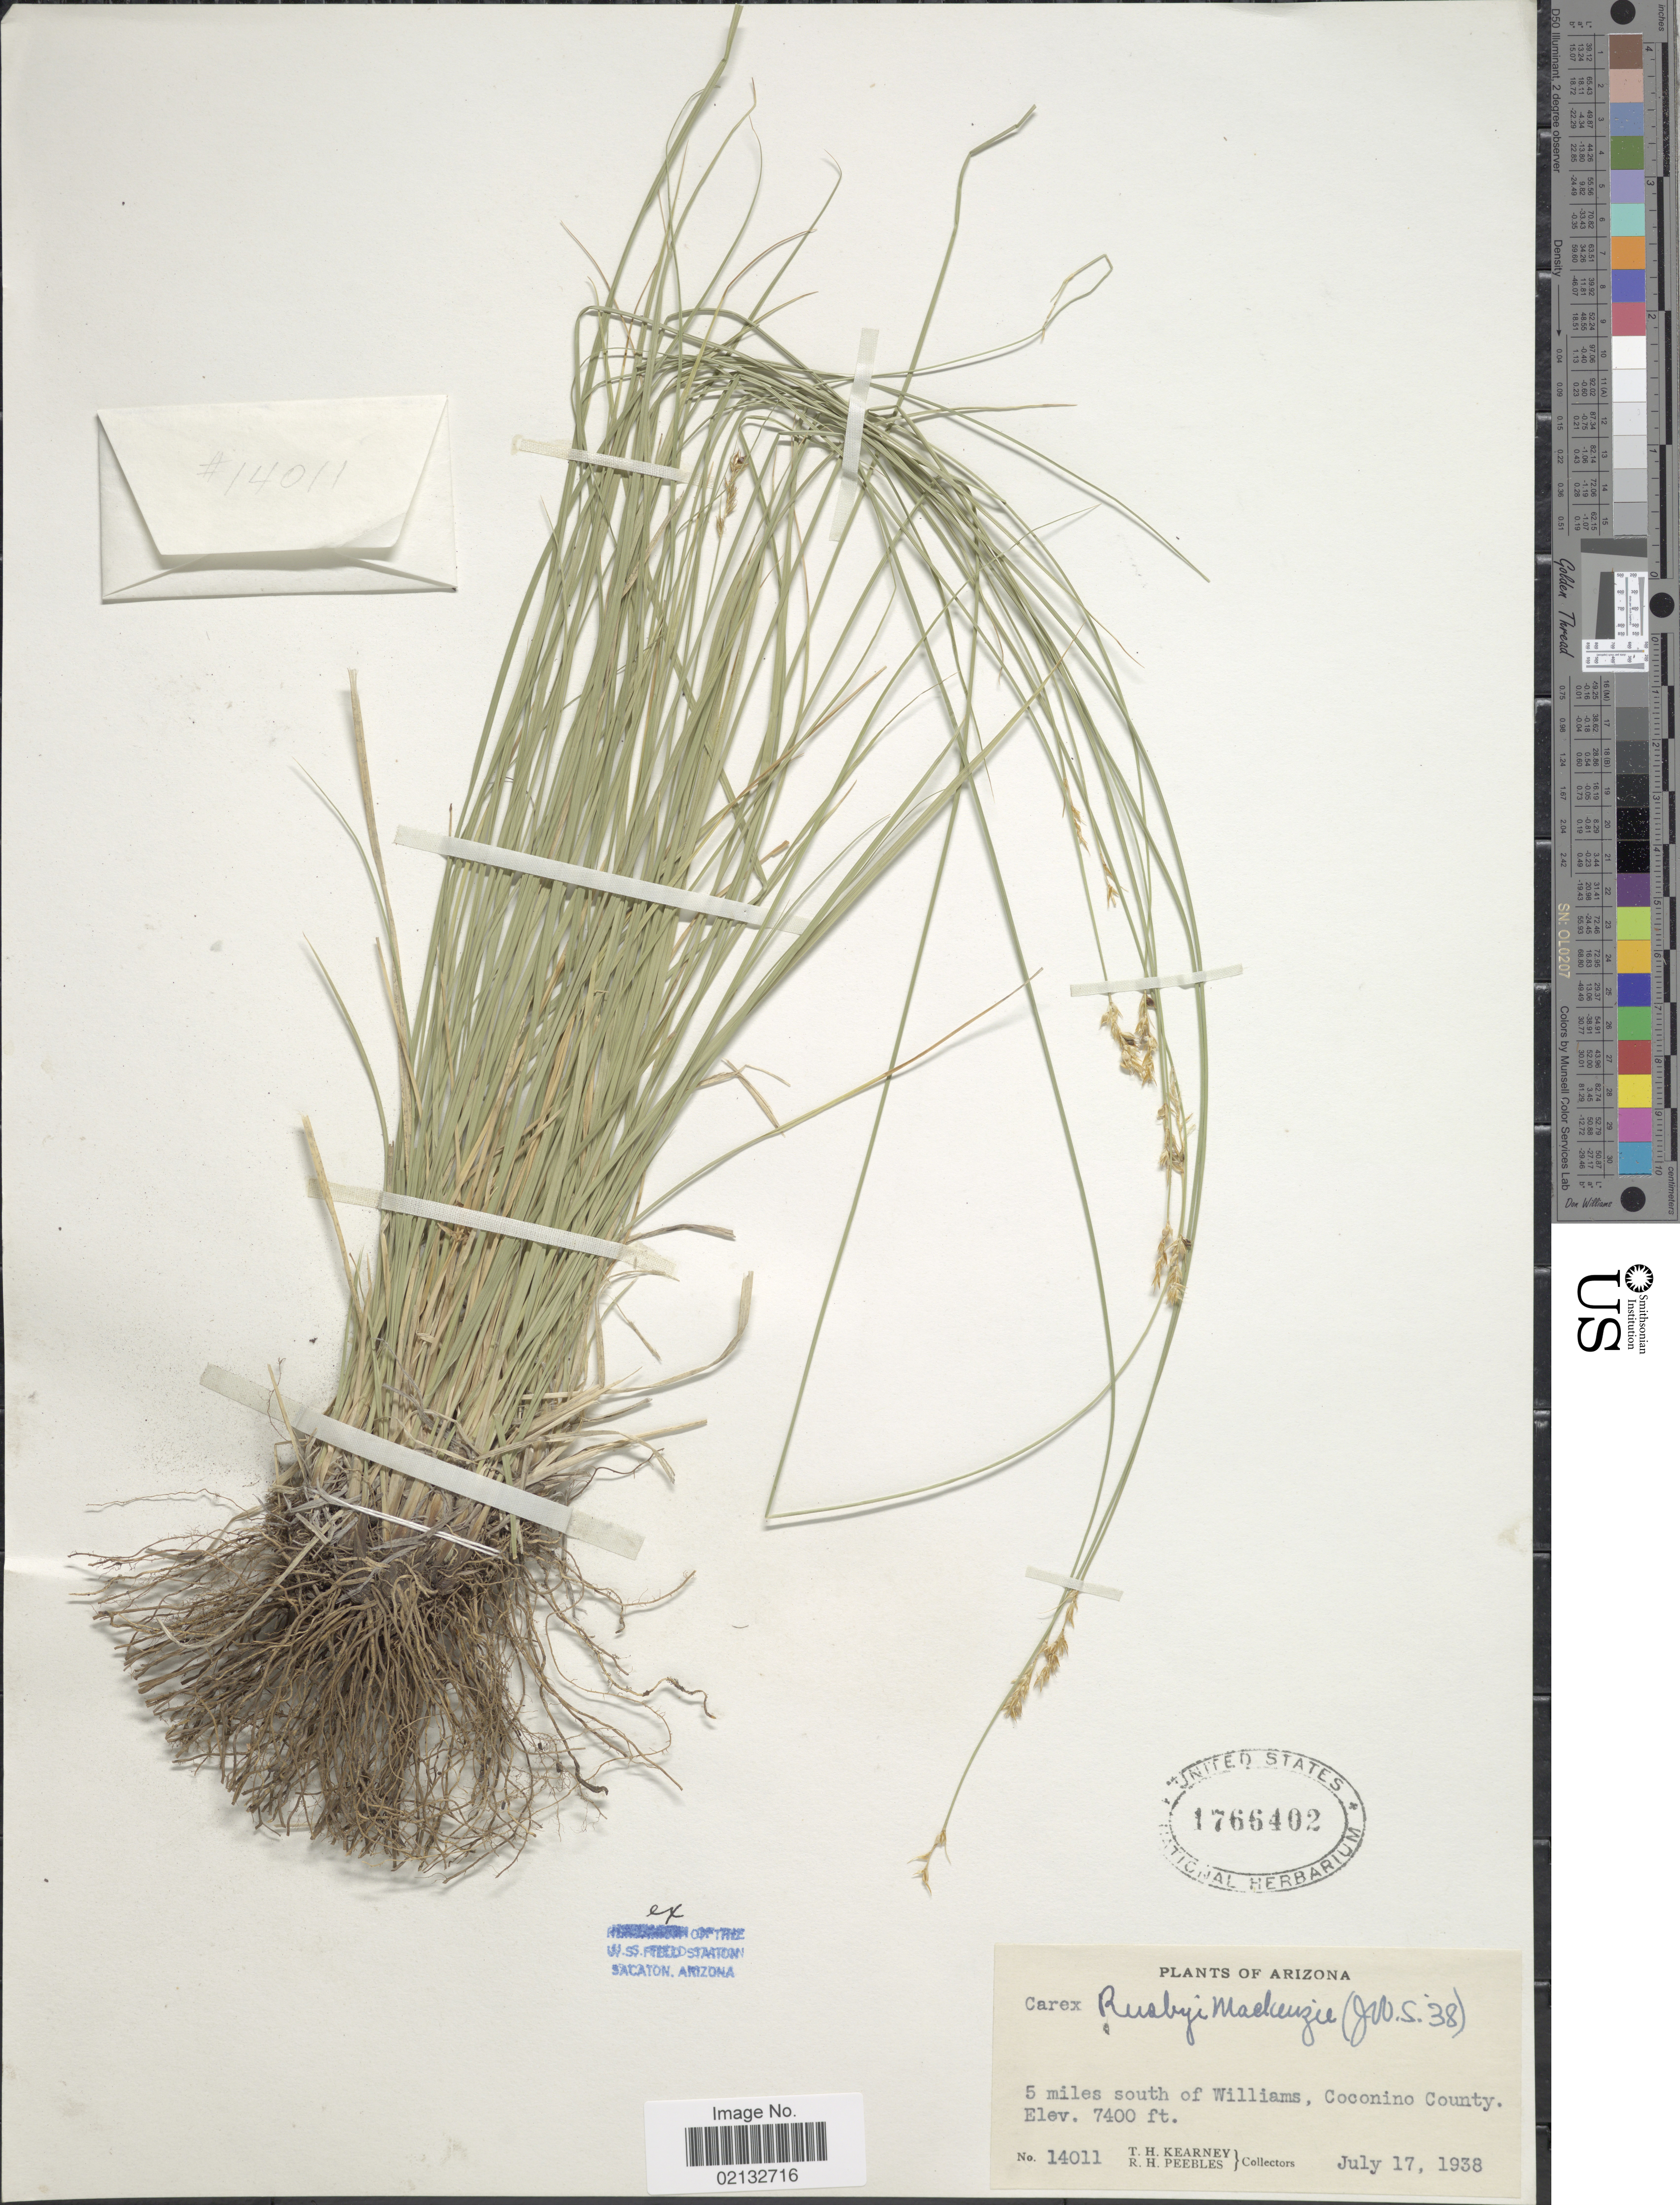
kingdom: Plantae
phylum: Tracheophyta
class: Liliopsida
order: Poales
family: Cyperaceae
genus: Carex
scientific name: Carex vallicola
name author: Dewey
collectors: T. H. Kearney & R. H. Peebles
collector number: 14011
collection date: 1938-07-17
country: United States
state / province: Arizona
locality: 5 miles south of Williams, Coconino County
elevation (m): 2256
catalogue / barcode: US 1766402